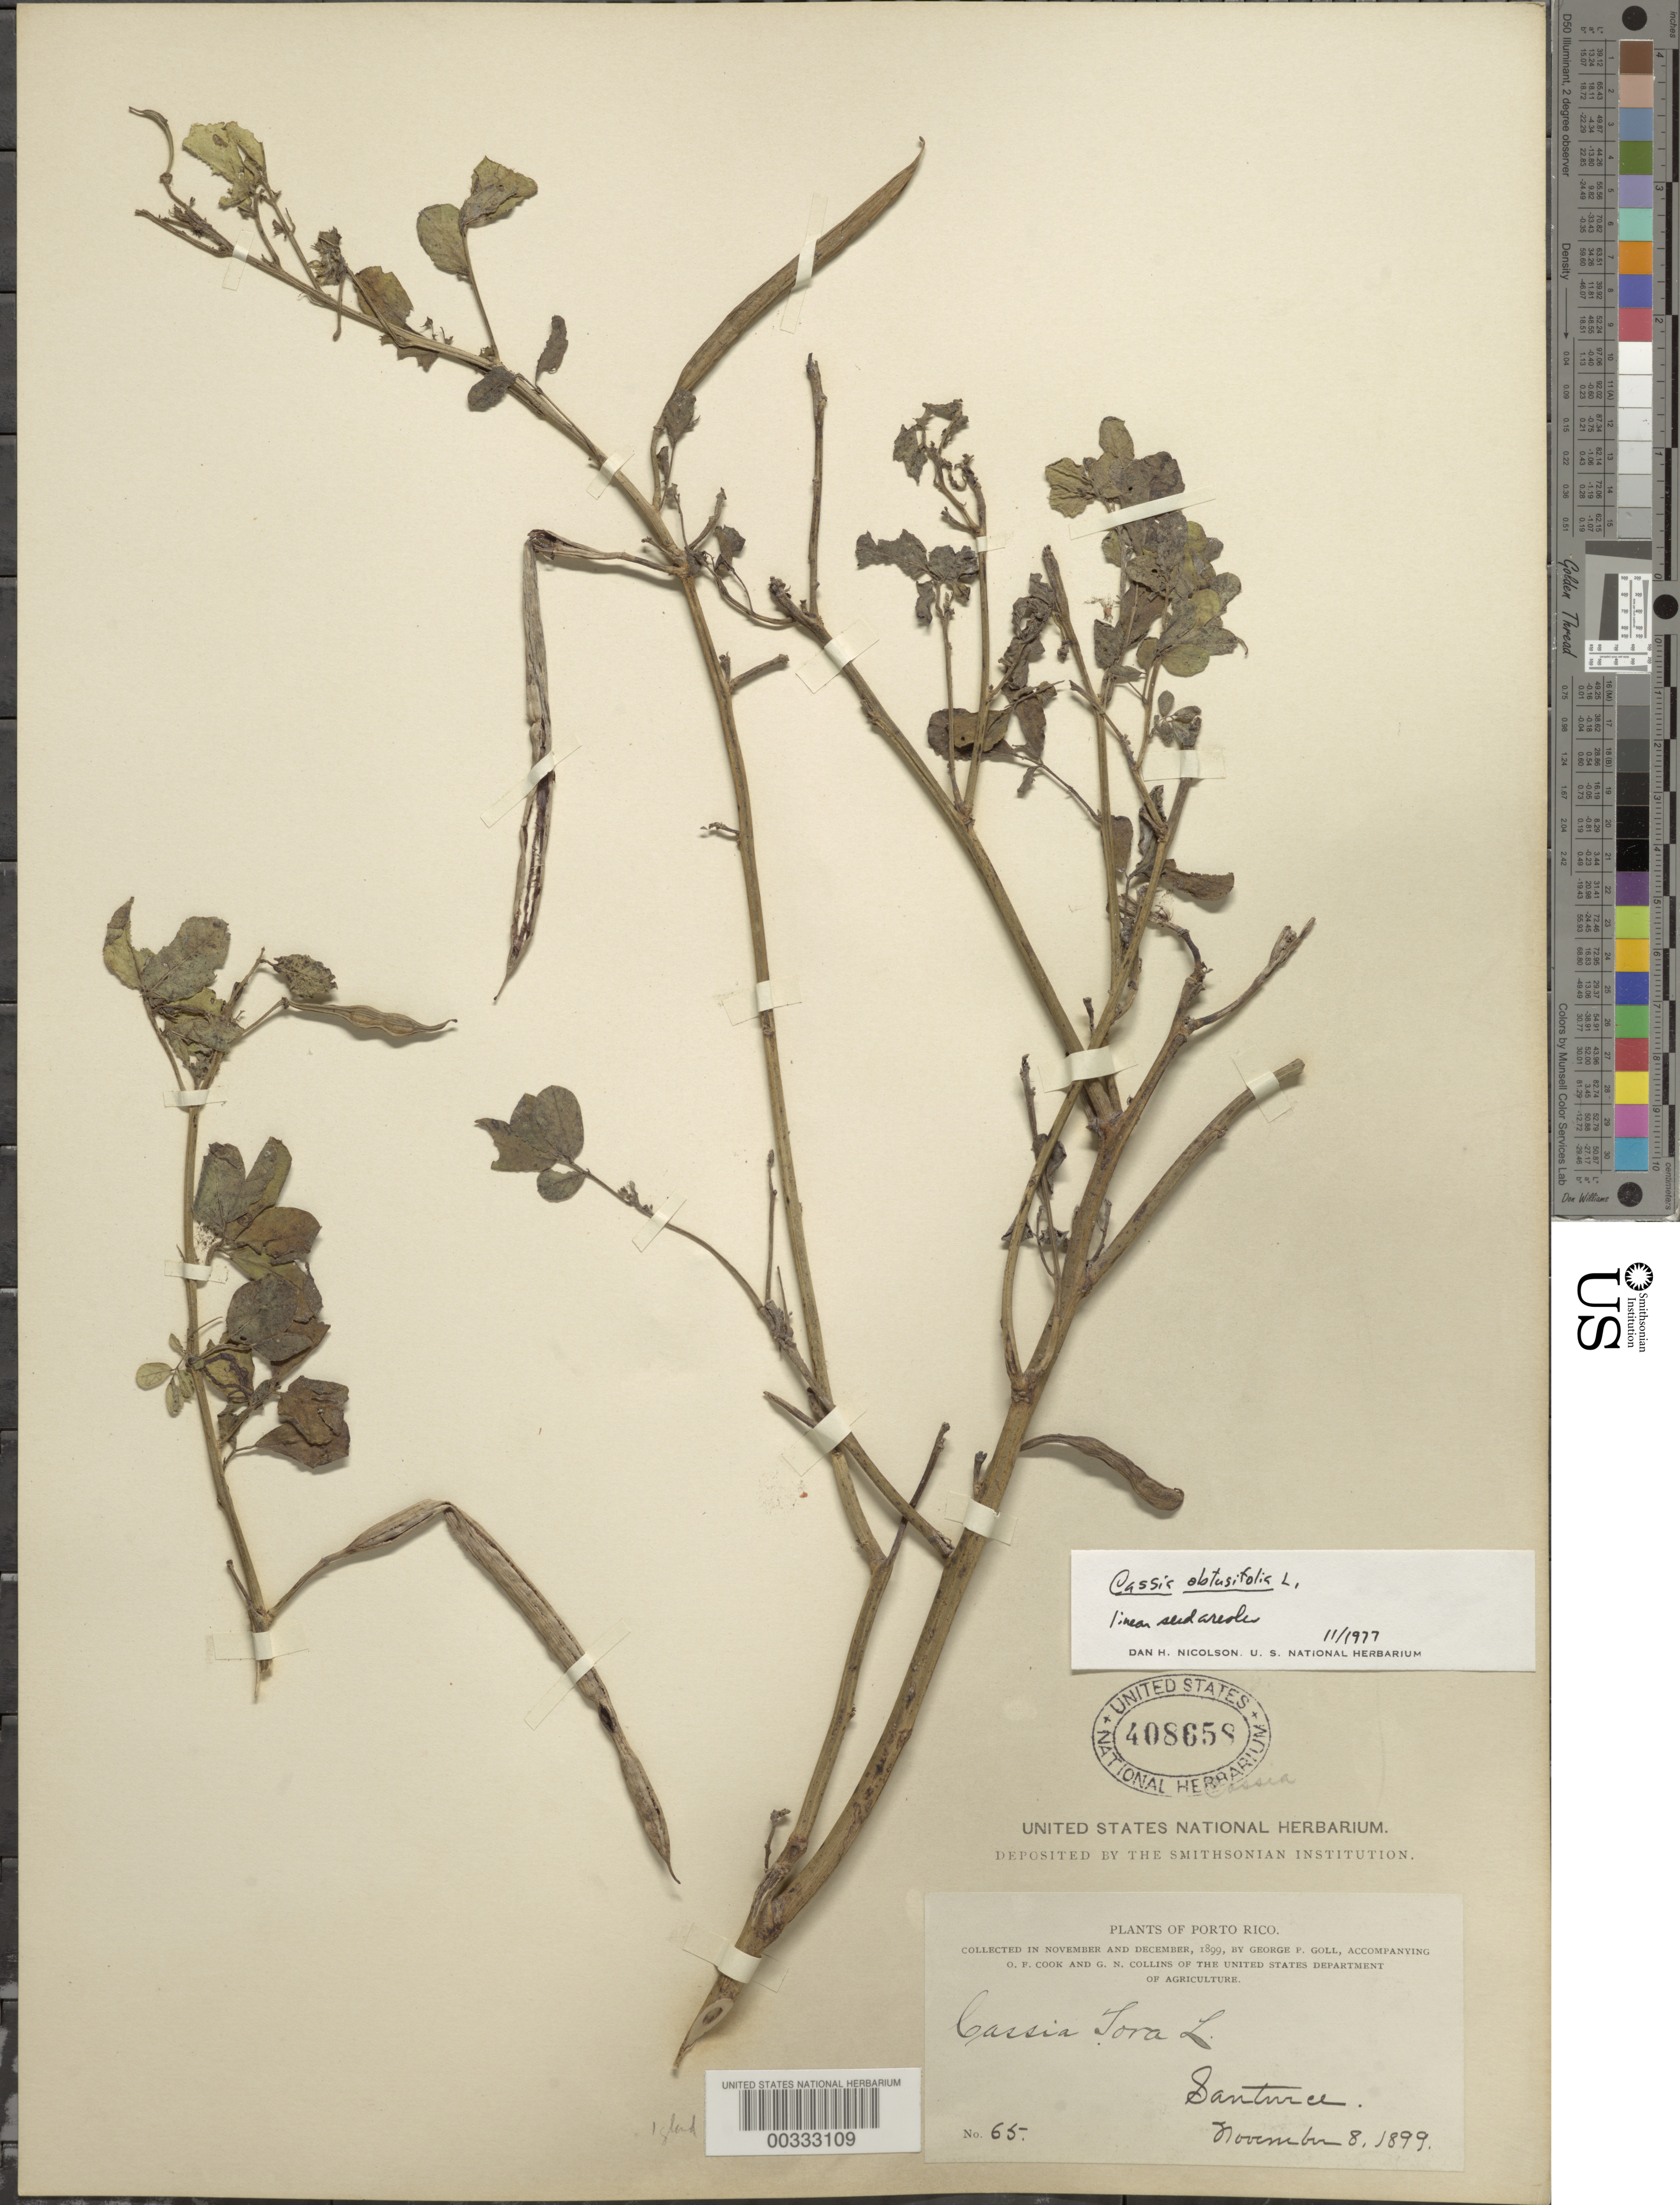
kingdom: Plantae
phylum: Tracheophyta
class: Magnoliopsida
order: Fabales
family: Fabaceae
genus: Senna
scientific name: Senna obtusifolia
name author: (L.) H.S. Irwin & Barneby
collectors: G. Goll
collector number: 65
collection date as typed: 08 Nov 1899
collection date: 1899-11-08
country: Puerto Rico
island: Greater Antilles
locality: Santurce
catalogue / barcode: US 408658